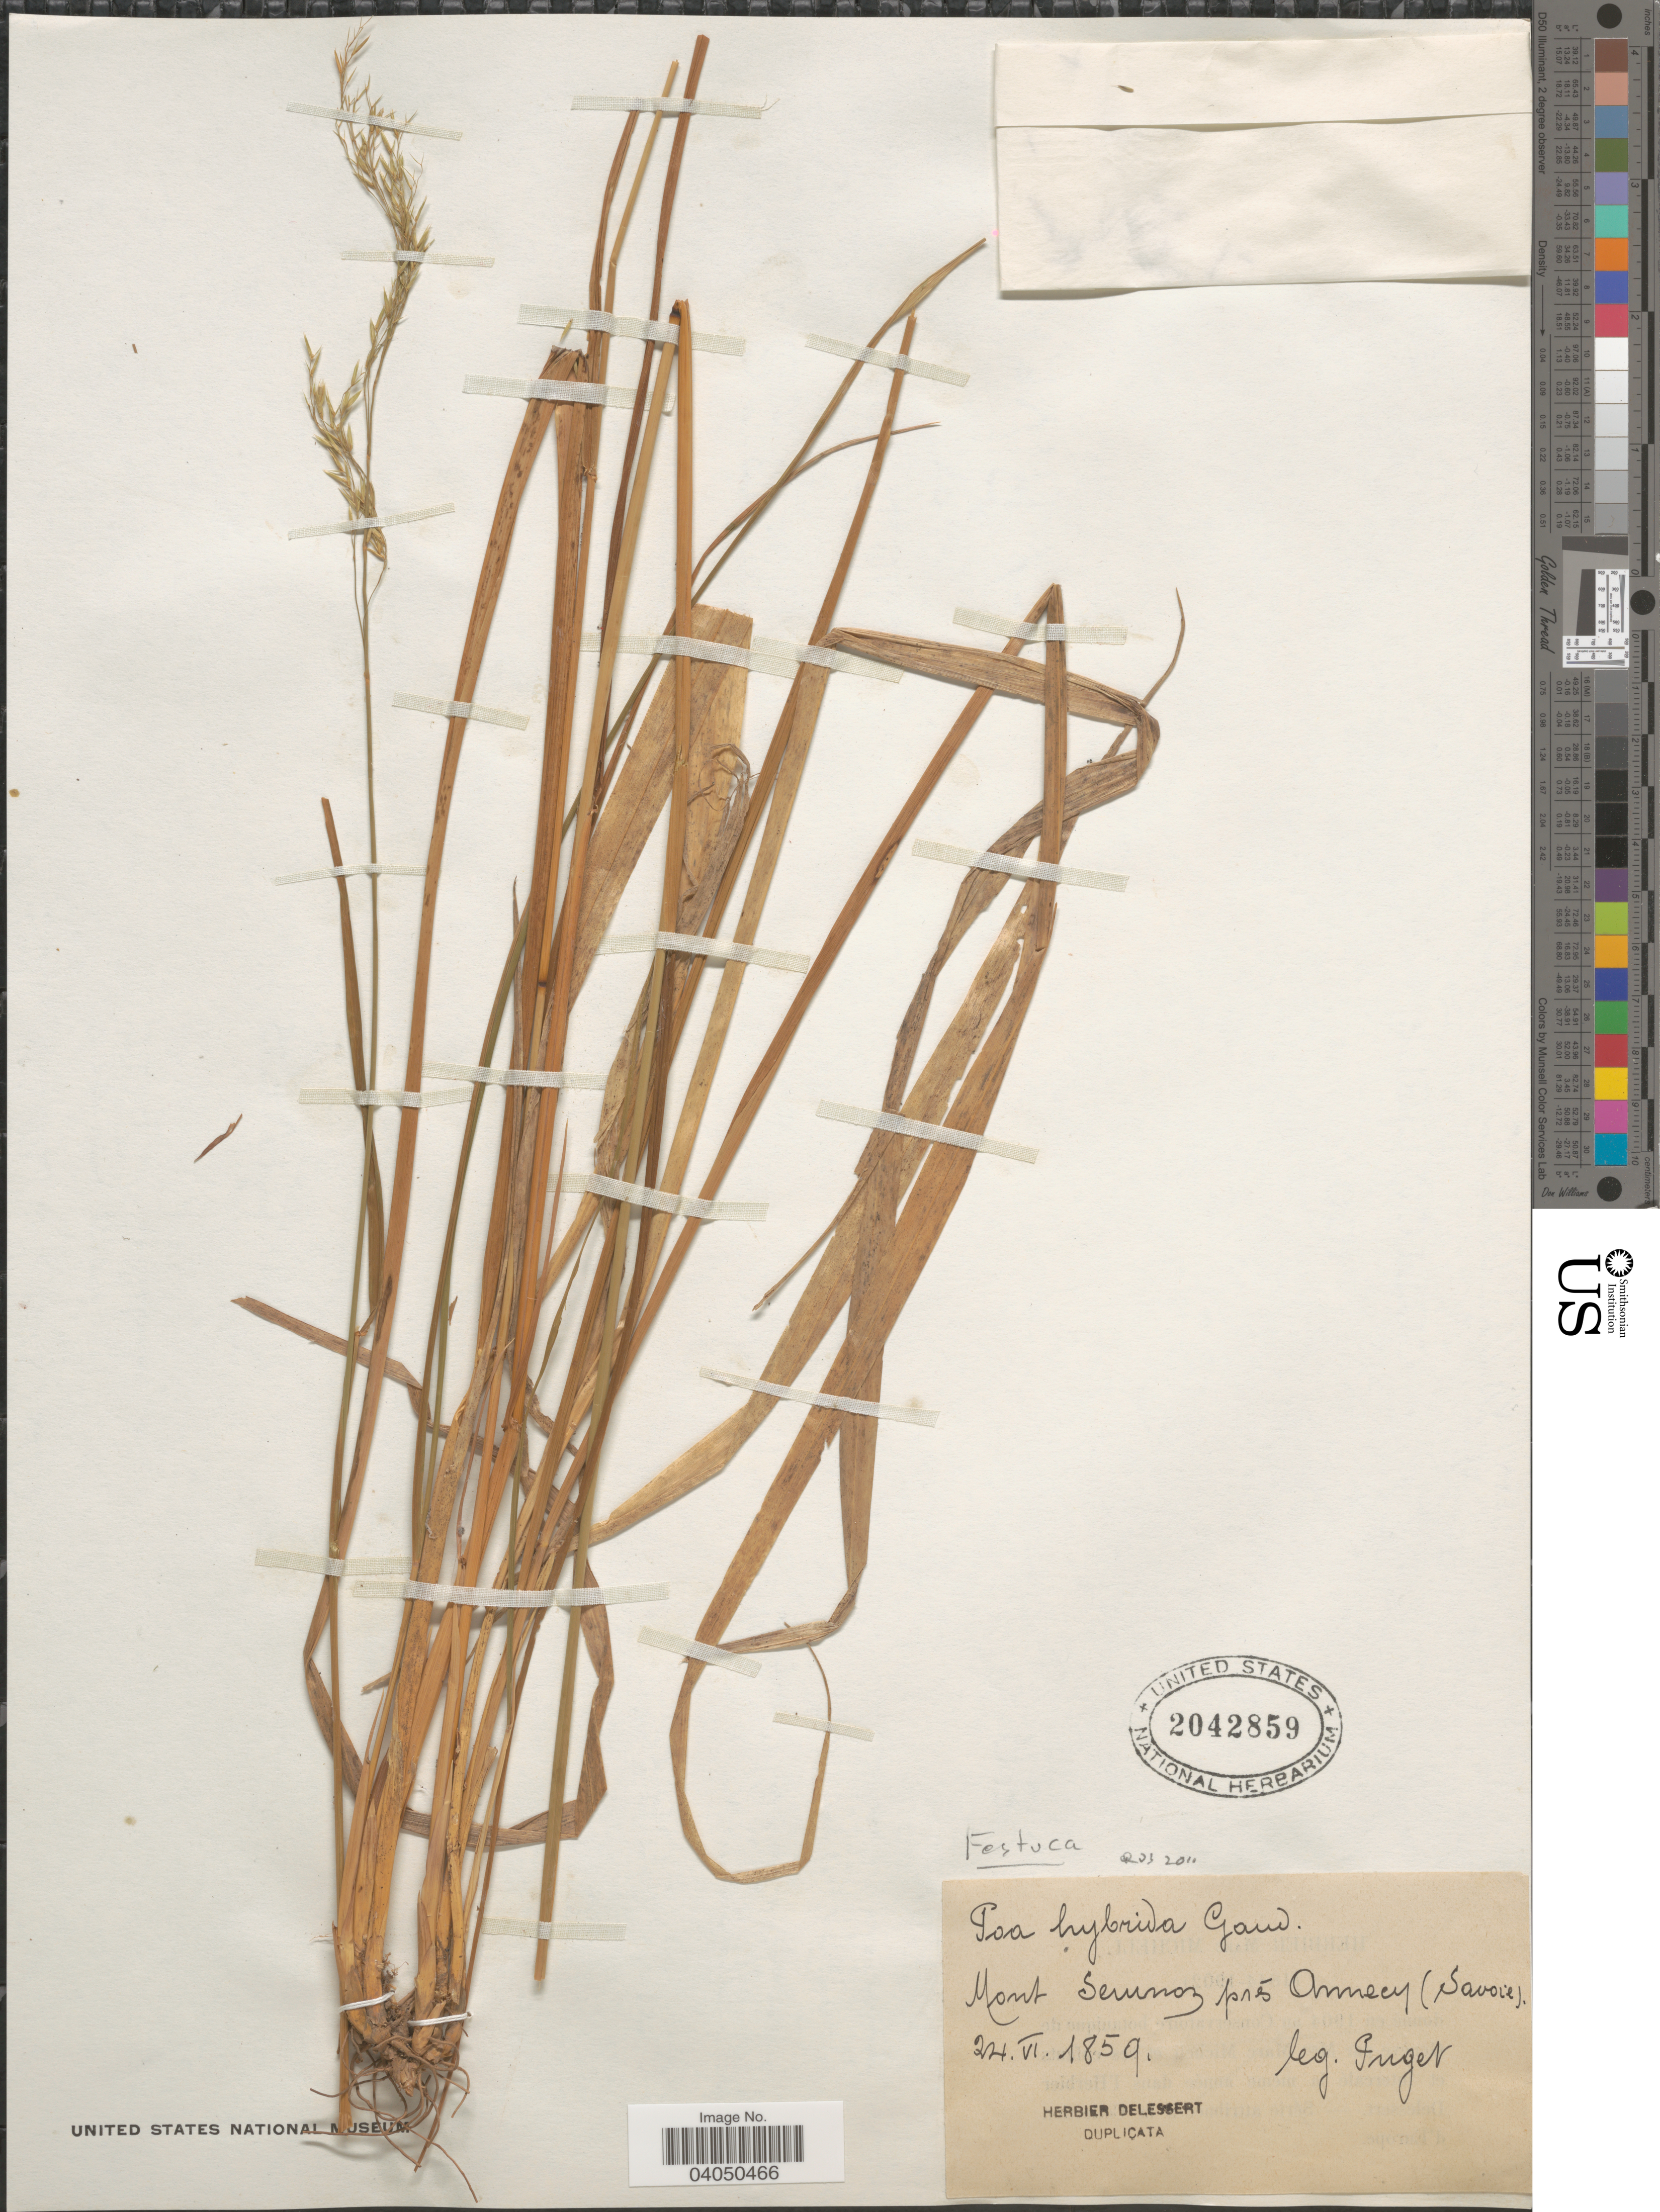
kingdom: Plantae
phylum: Tracheophyta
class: Liliopsida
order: Poales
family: Poaceae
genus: Festuca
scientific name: Festuca sp.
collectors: -. Puget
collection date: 1859-06-24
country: France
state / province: Auvergne-Rhône-Alpes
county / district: Haute-Savoie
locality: Mont Semnoz prés Annecy (Savoie).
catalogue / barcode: US 2042859